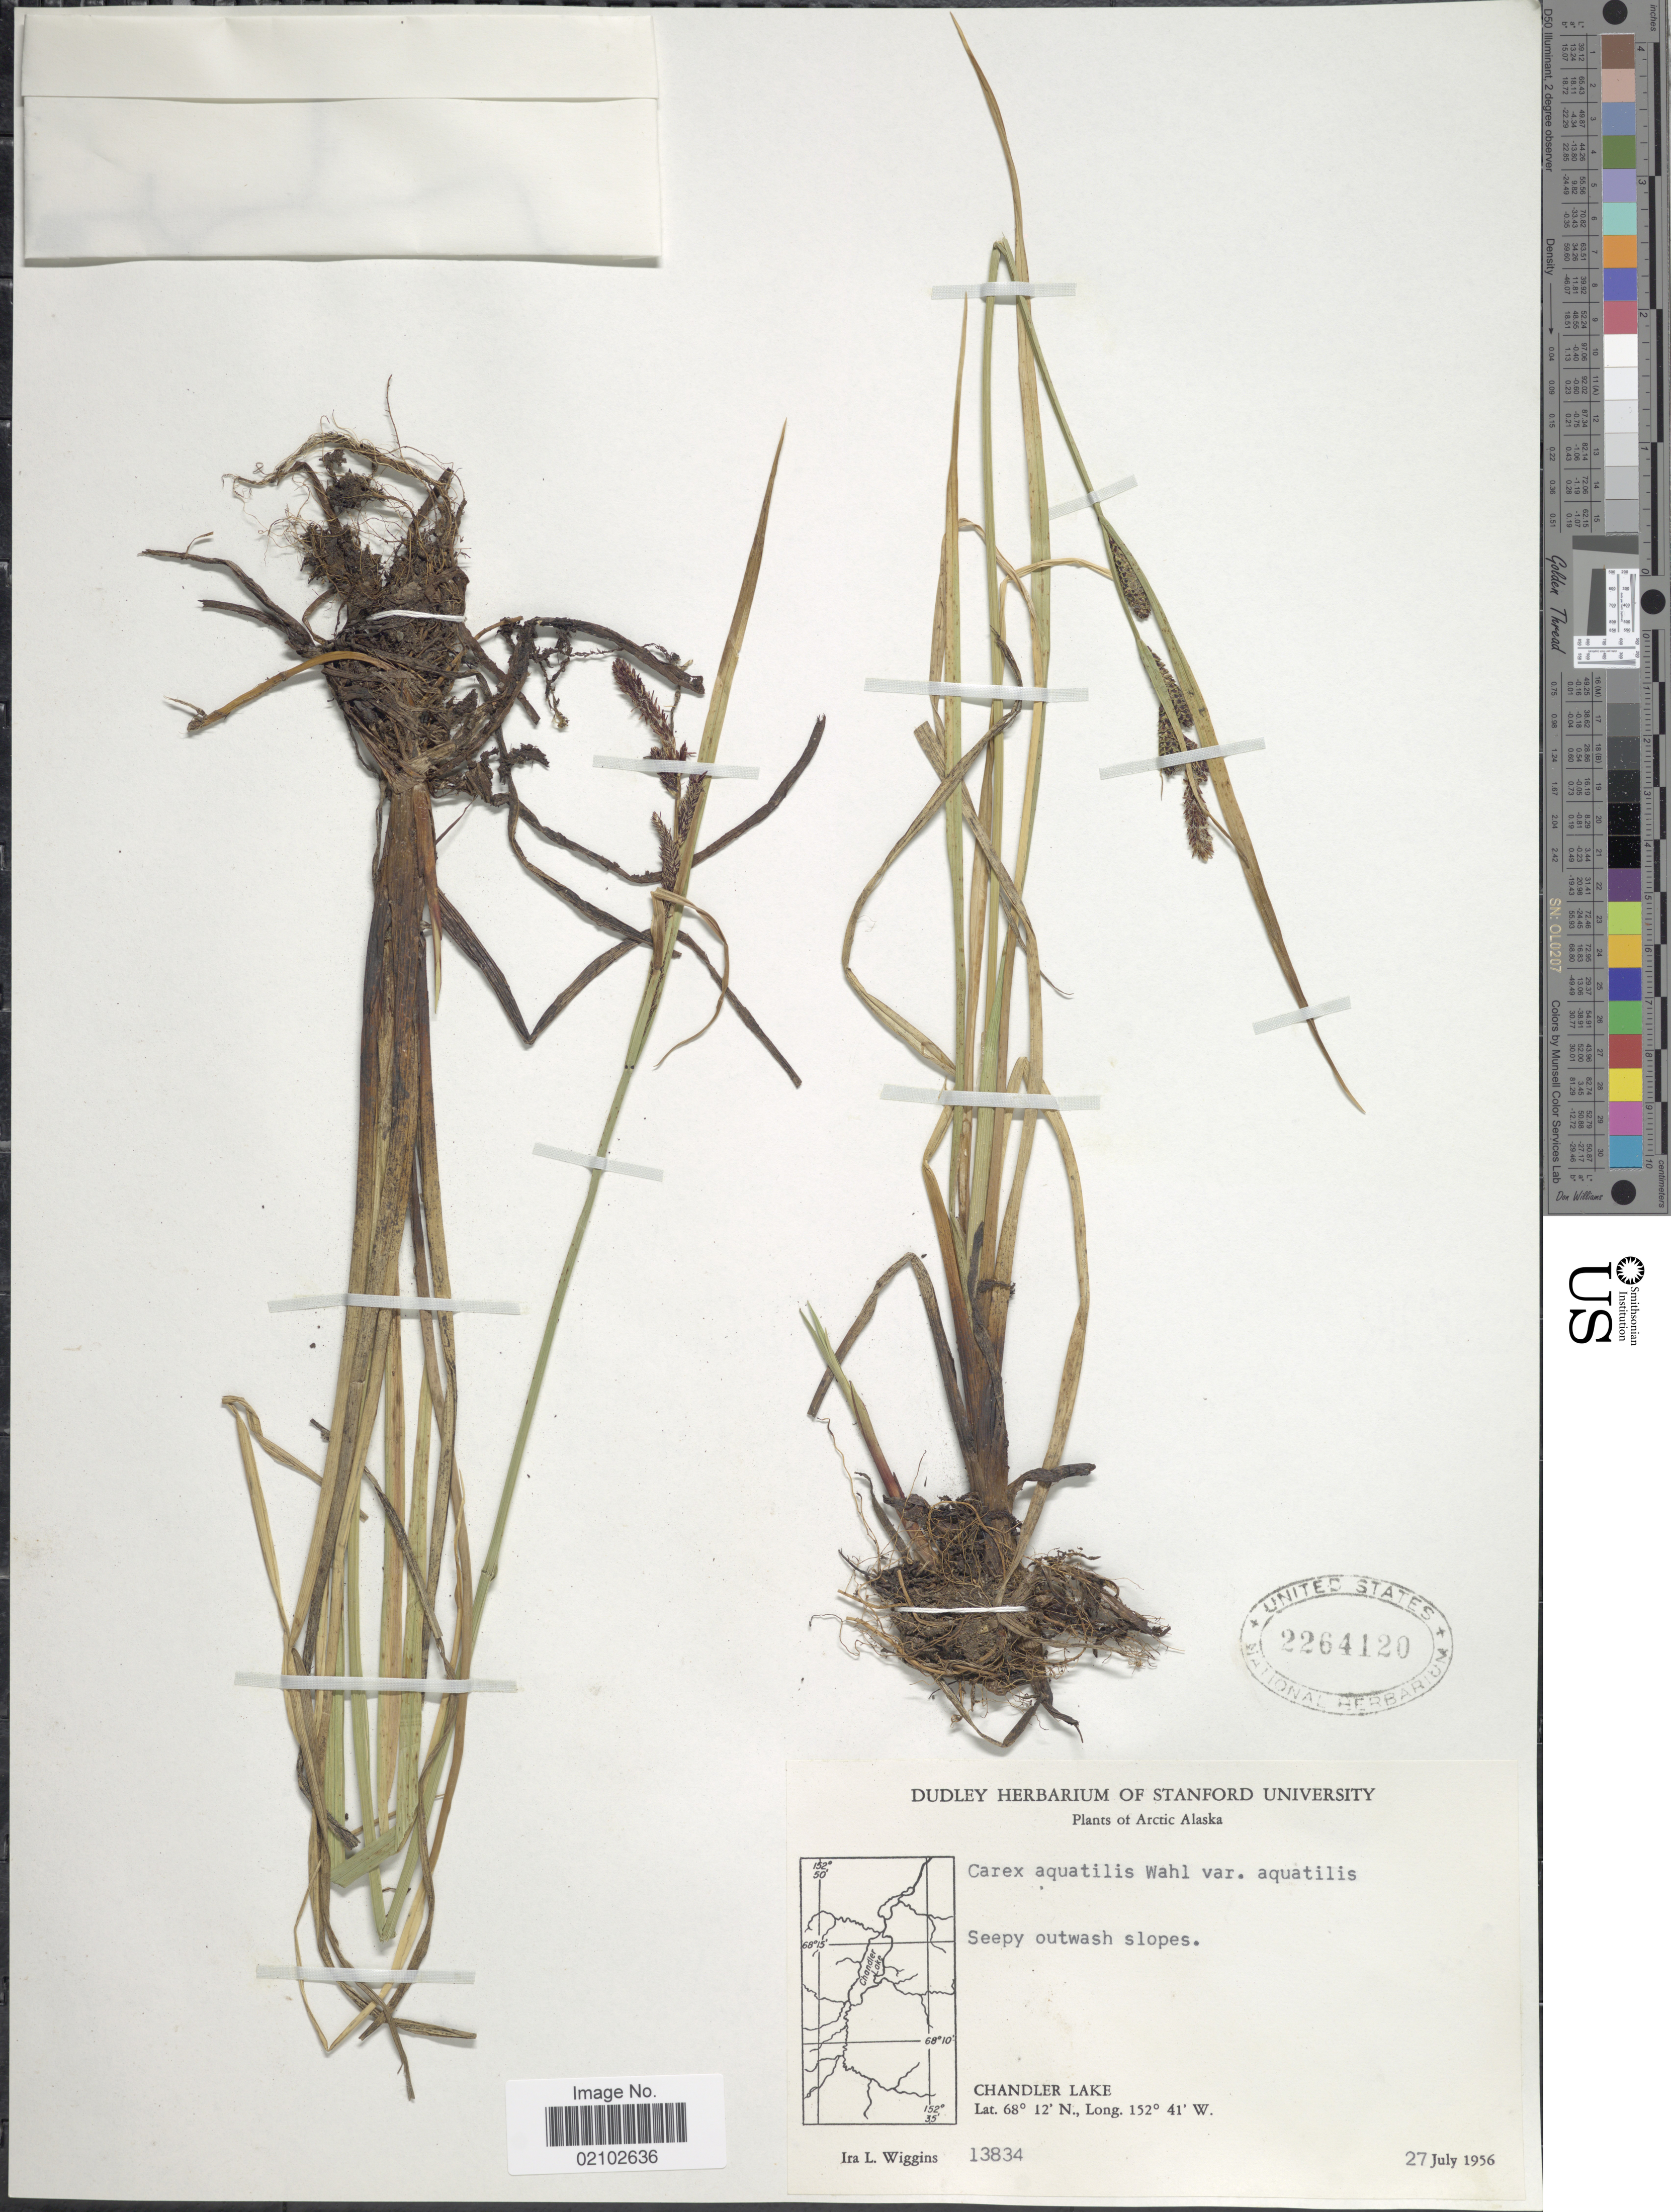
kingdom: Plantae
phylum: Tracheophyta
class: Liliopsida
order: Poales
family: Cyperaceae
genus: Carex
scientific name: Carex aquatilis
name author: Wahlenb.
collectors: I. L. Wiggins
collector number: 13834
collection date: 1956-07-27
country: United States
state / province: Alaska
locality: Arctic Alaska, seepy outwash slope, Chandler Lake.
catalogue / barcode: US 2264120